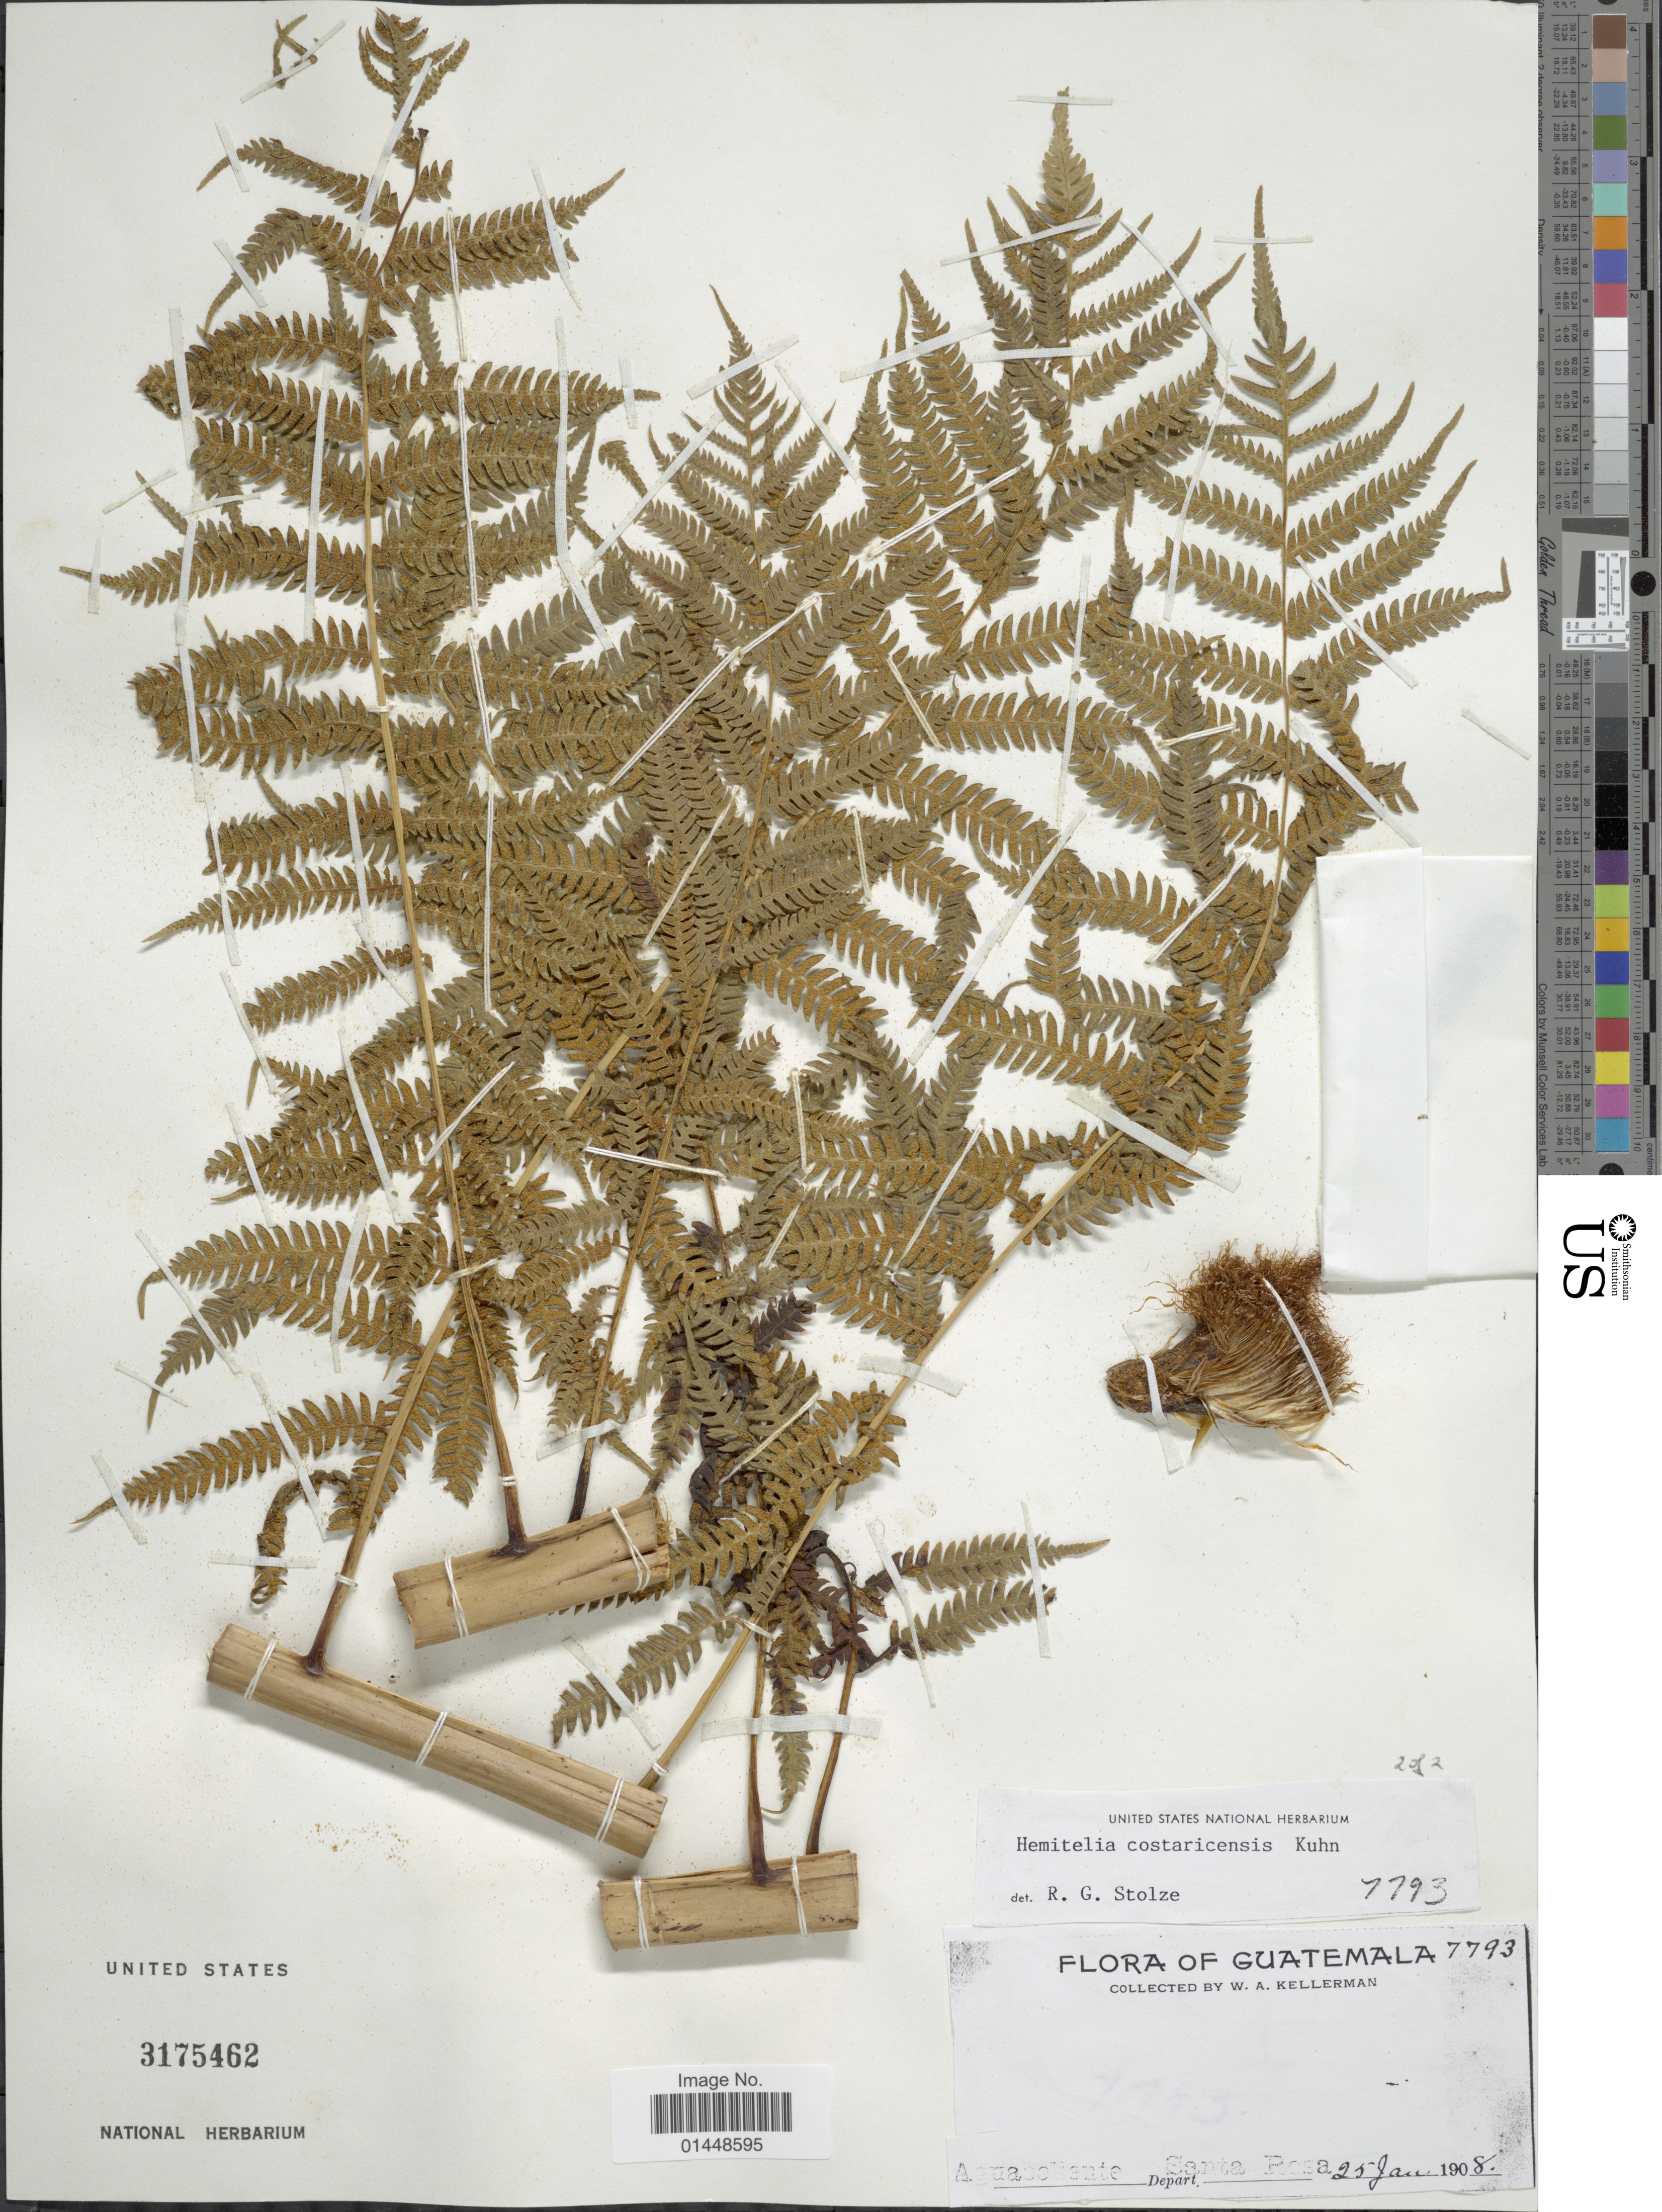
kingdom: Plantae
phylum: Tracheophyta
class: Polypodiopsida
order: Cyatheales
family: Cyatheaceae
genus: Cyathea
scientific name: Cyathea costaricensis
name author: (Kuhn) Domin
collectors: W. Kellerman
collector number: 7793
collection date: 1908-01-25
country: Guatemala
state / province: Santa Rosa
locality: Aguacoliente Depart,. Santa Rosa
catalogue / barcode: US 3175462